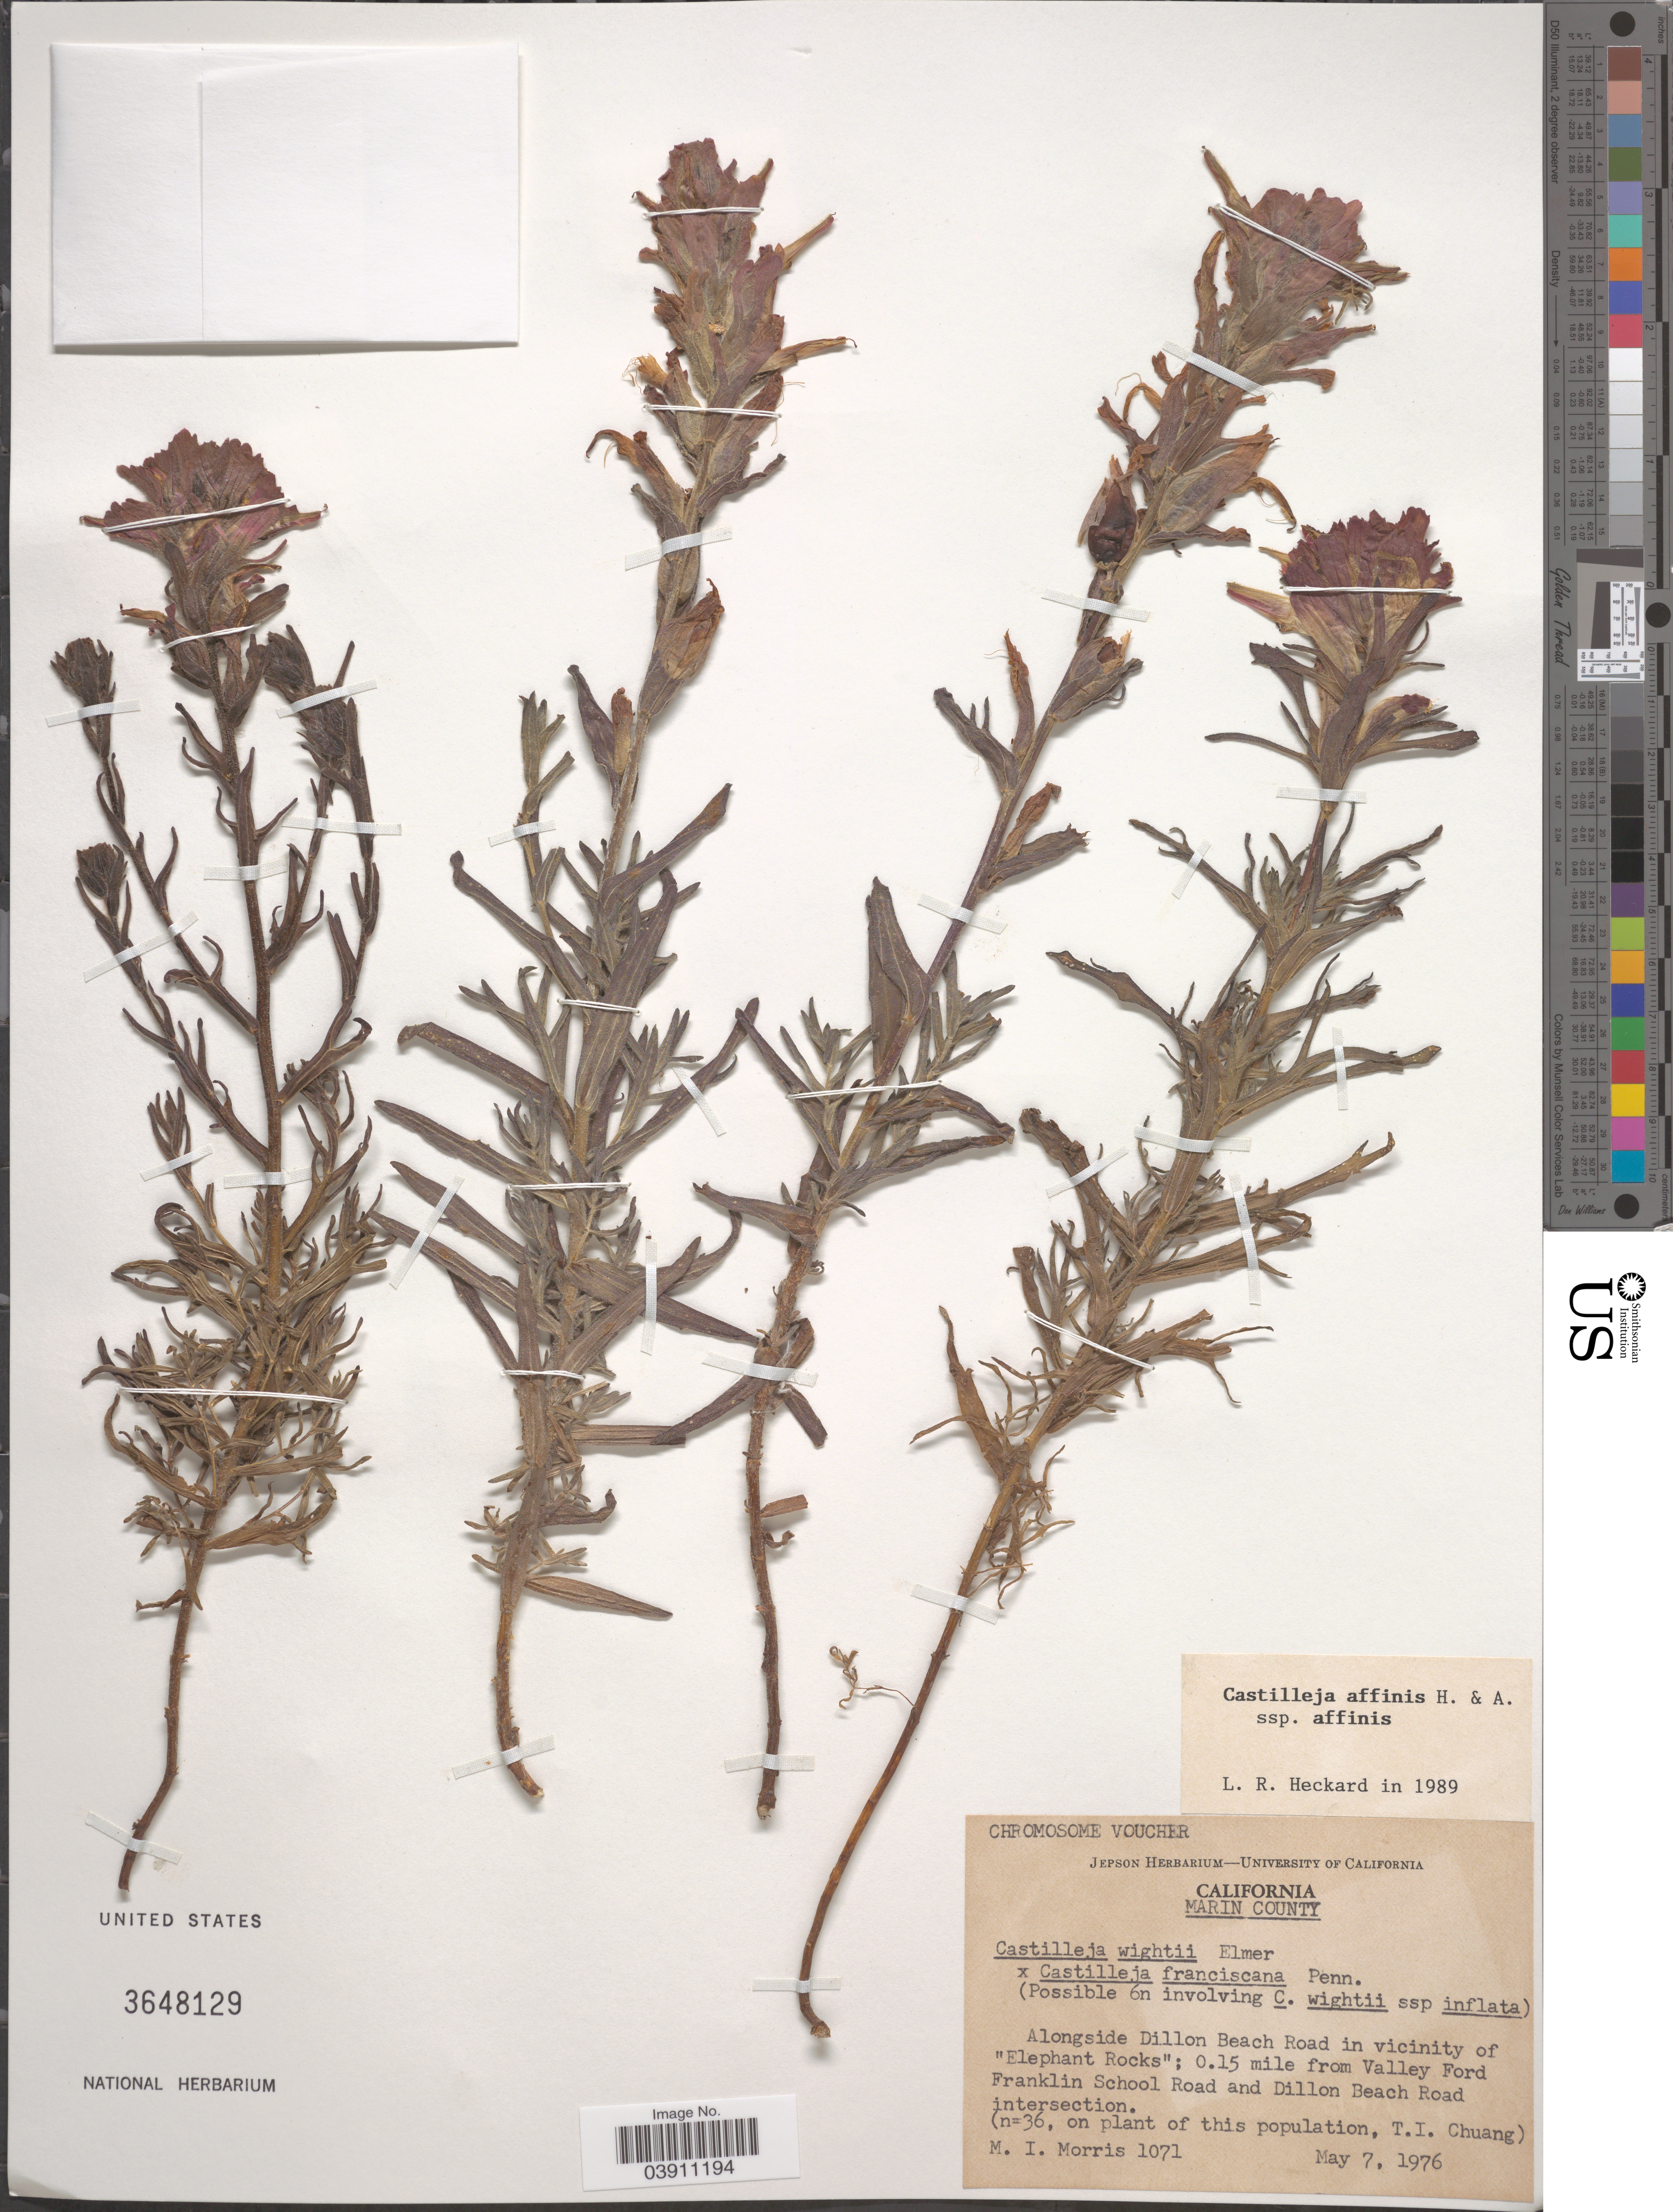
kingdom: Plantae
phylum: Tracheophyta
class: Magnoliopsida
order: Lamiales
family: Orobanchaceae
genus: Castilleja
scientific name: Castilleja affinis subsp. neglecta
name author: (Zeile) T.I. Chuang & Heckard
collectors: M. I. Morris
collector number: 1071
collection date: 1976-05-07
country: United States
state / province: California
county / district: Marin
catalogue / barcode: US 3648129